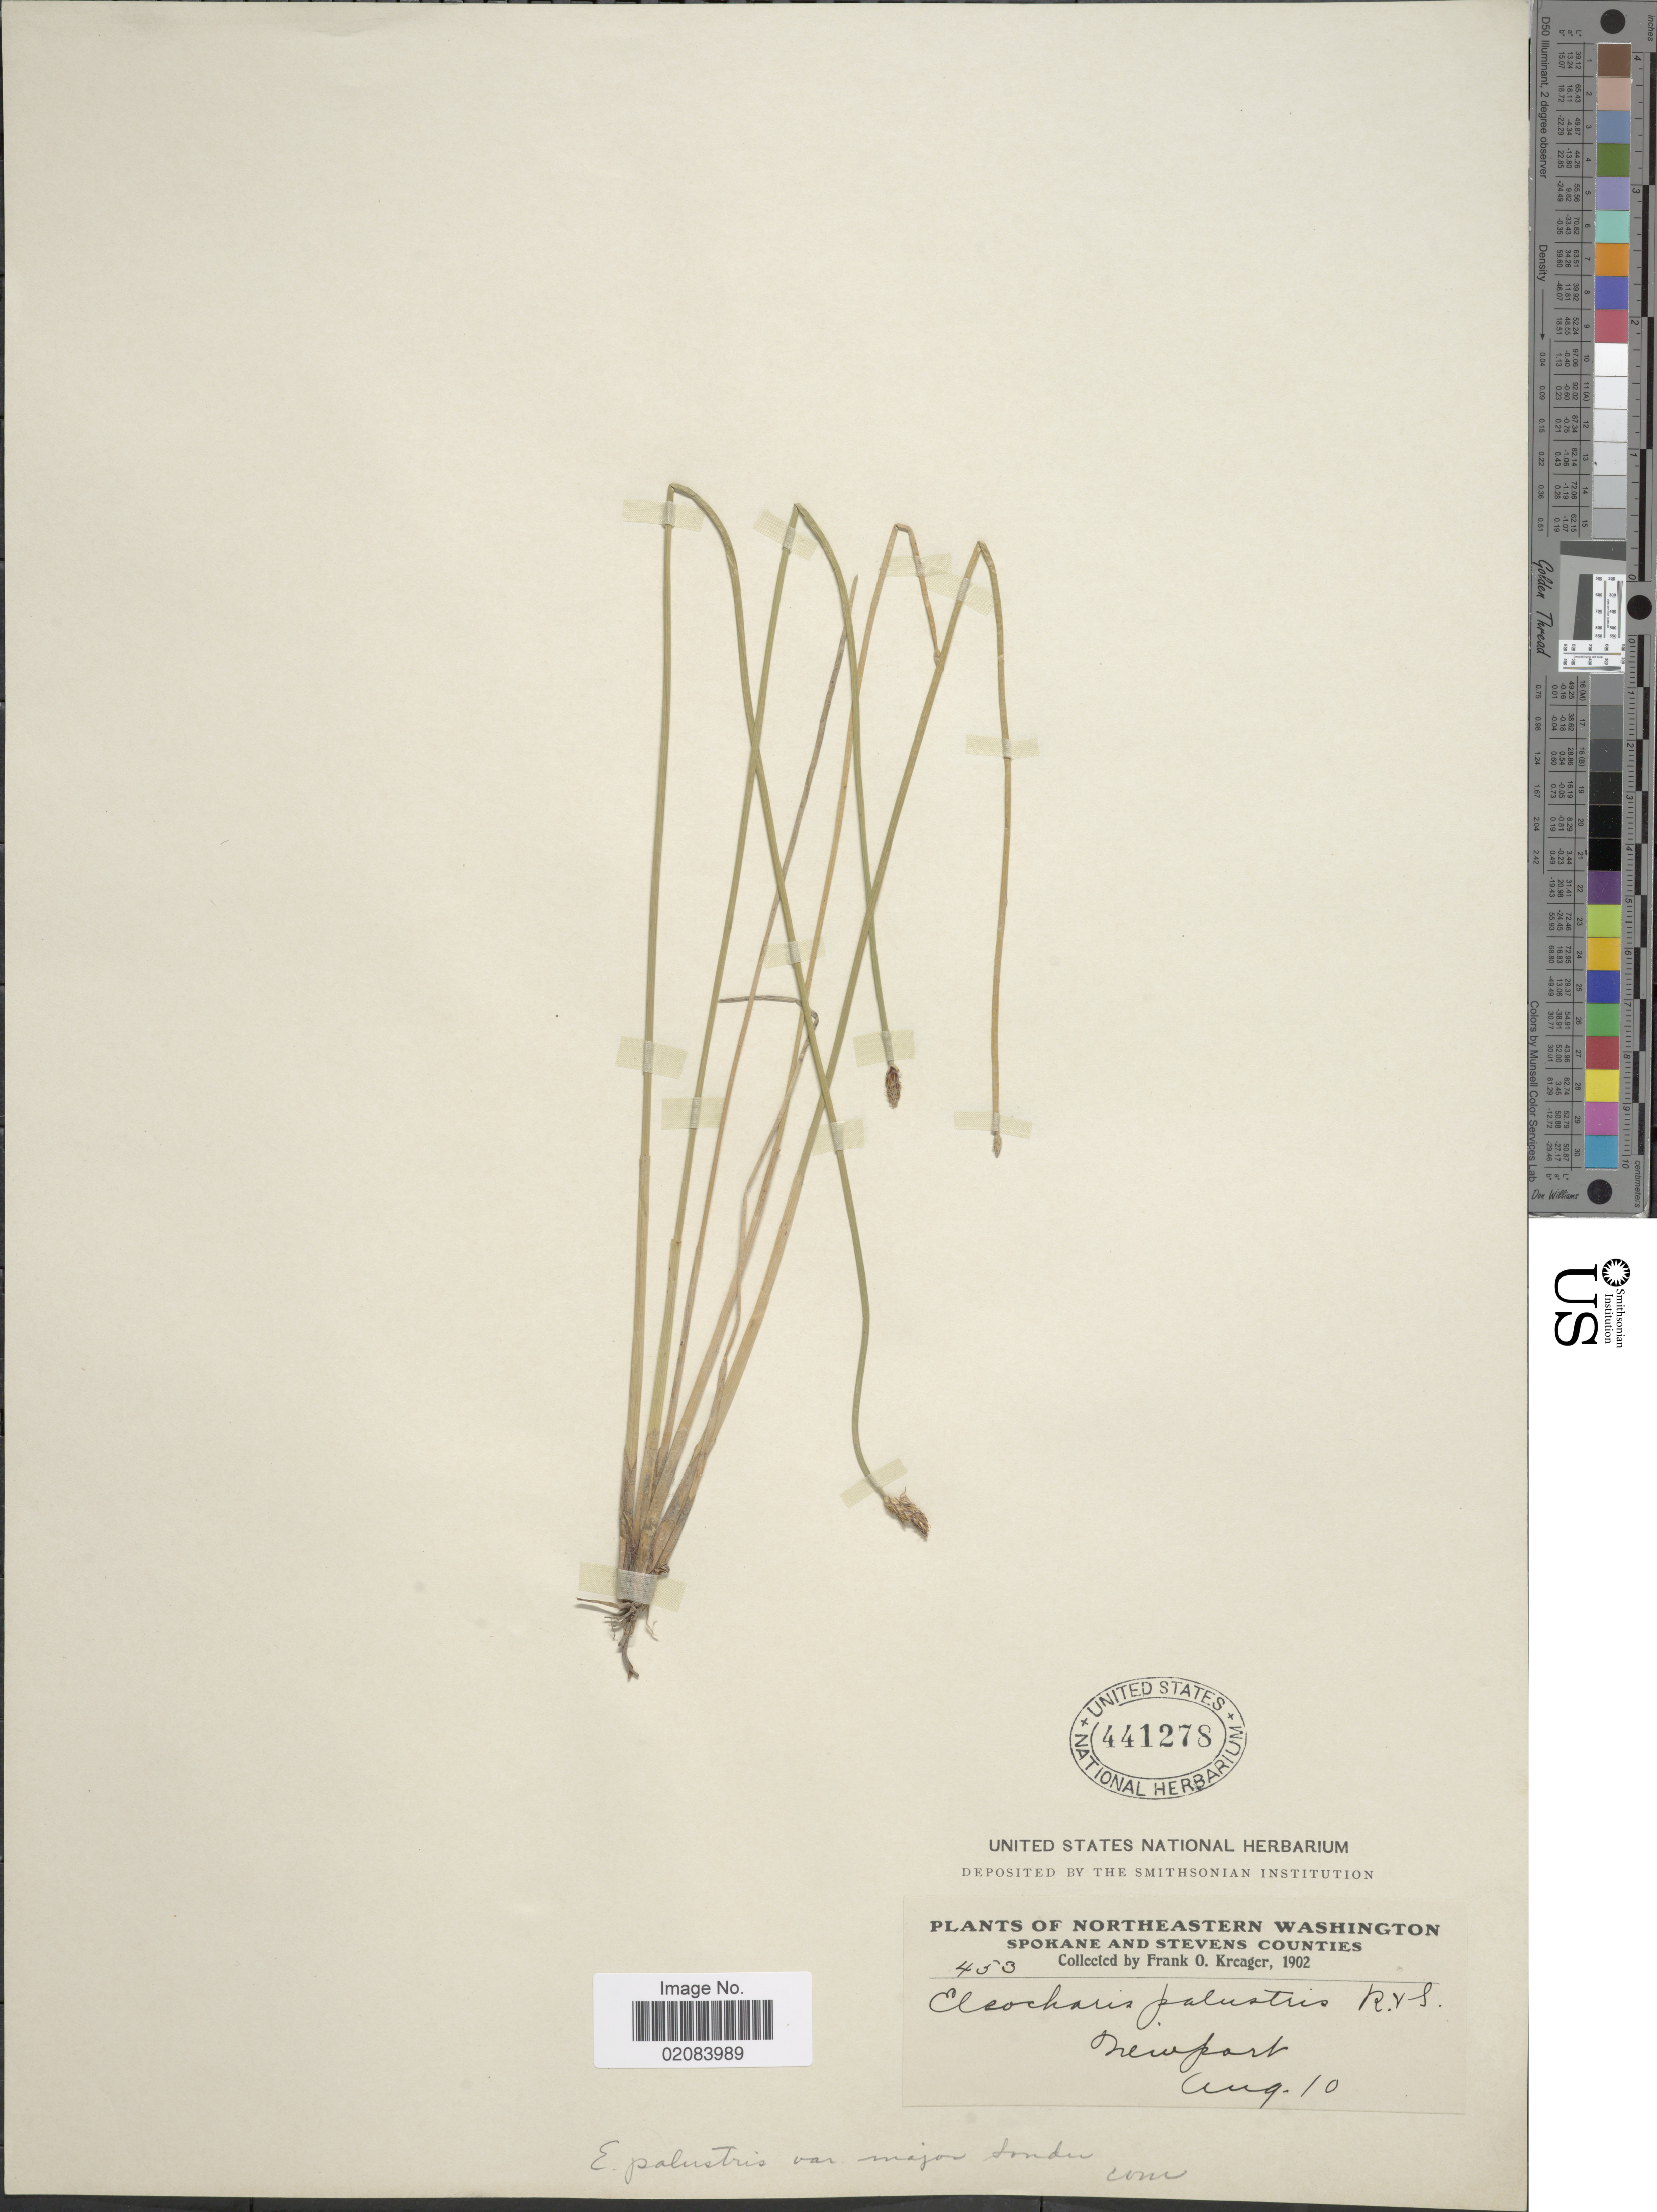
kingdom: Plantae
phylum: Tracheophyta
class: Liliopsida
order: Poales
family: Cyperaceae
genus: Eleocharis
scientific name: Eleocharis palustris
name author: (L.) Roem. & Schult.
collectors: F. Kreager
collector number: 453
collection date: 1902-08-10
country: United States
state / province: Washington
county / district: Spokane / Stevens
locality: Northeastern Washington.Spokane and stevens counties. Newpark.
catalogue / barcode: US 441278